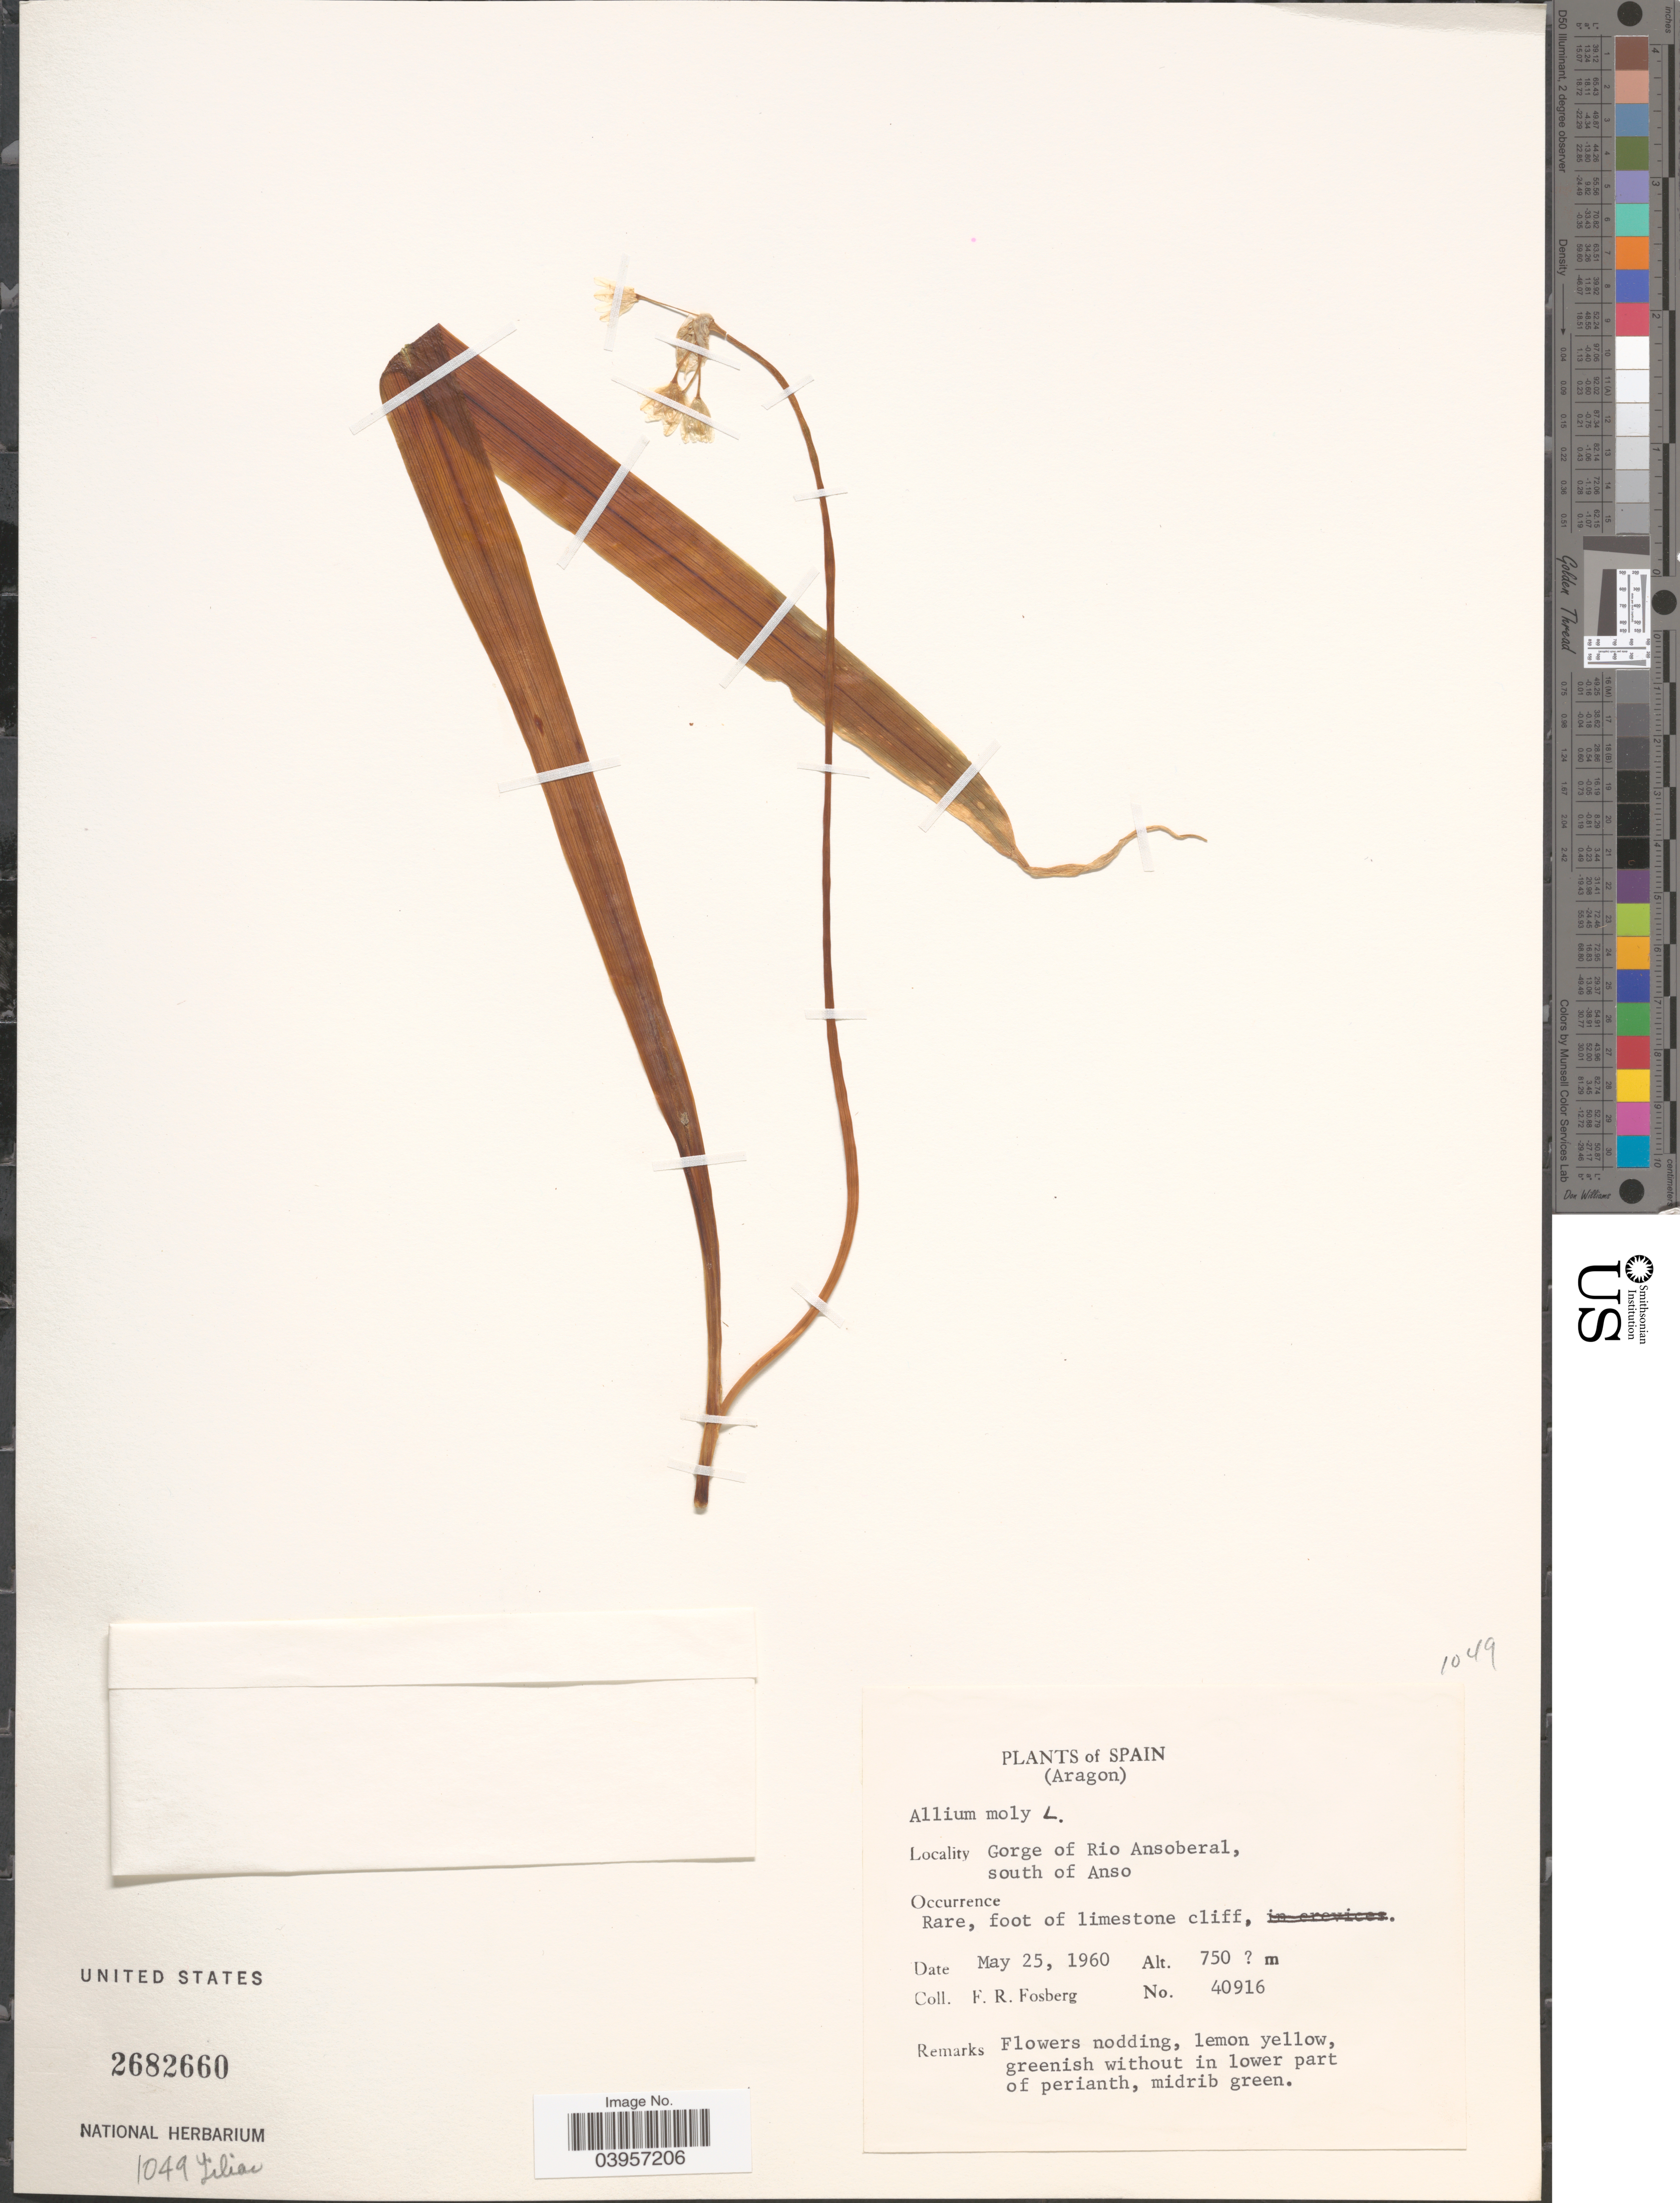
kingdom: Plantae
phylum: Tracheophyta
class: Liliopsida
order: Asparagales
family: Amaryllidaceae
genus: Allium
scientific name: Allium moly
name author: L.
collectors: F. R. Fosberg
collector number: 40916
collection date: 1960-05-25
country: Spain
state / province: Aragón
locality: Gorge of Rio Ansoberal, south of Anso.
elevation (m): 750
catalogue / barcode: US 2682660